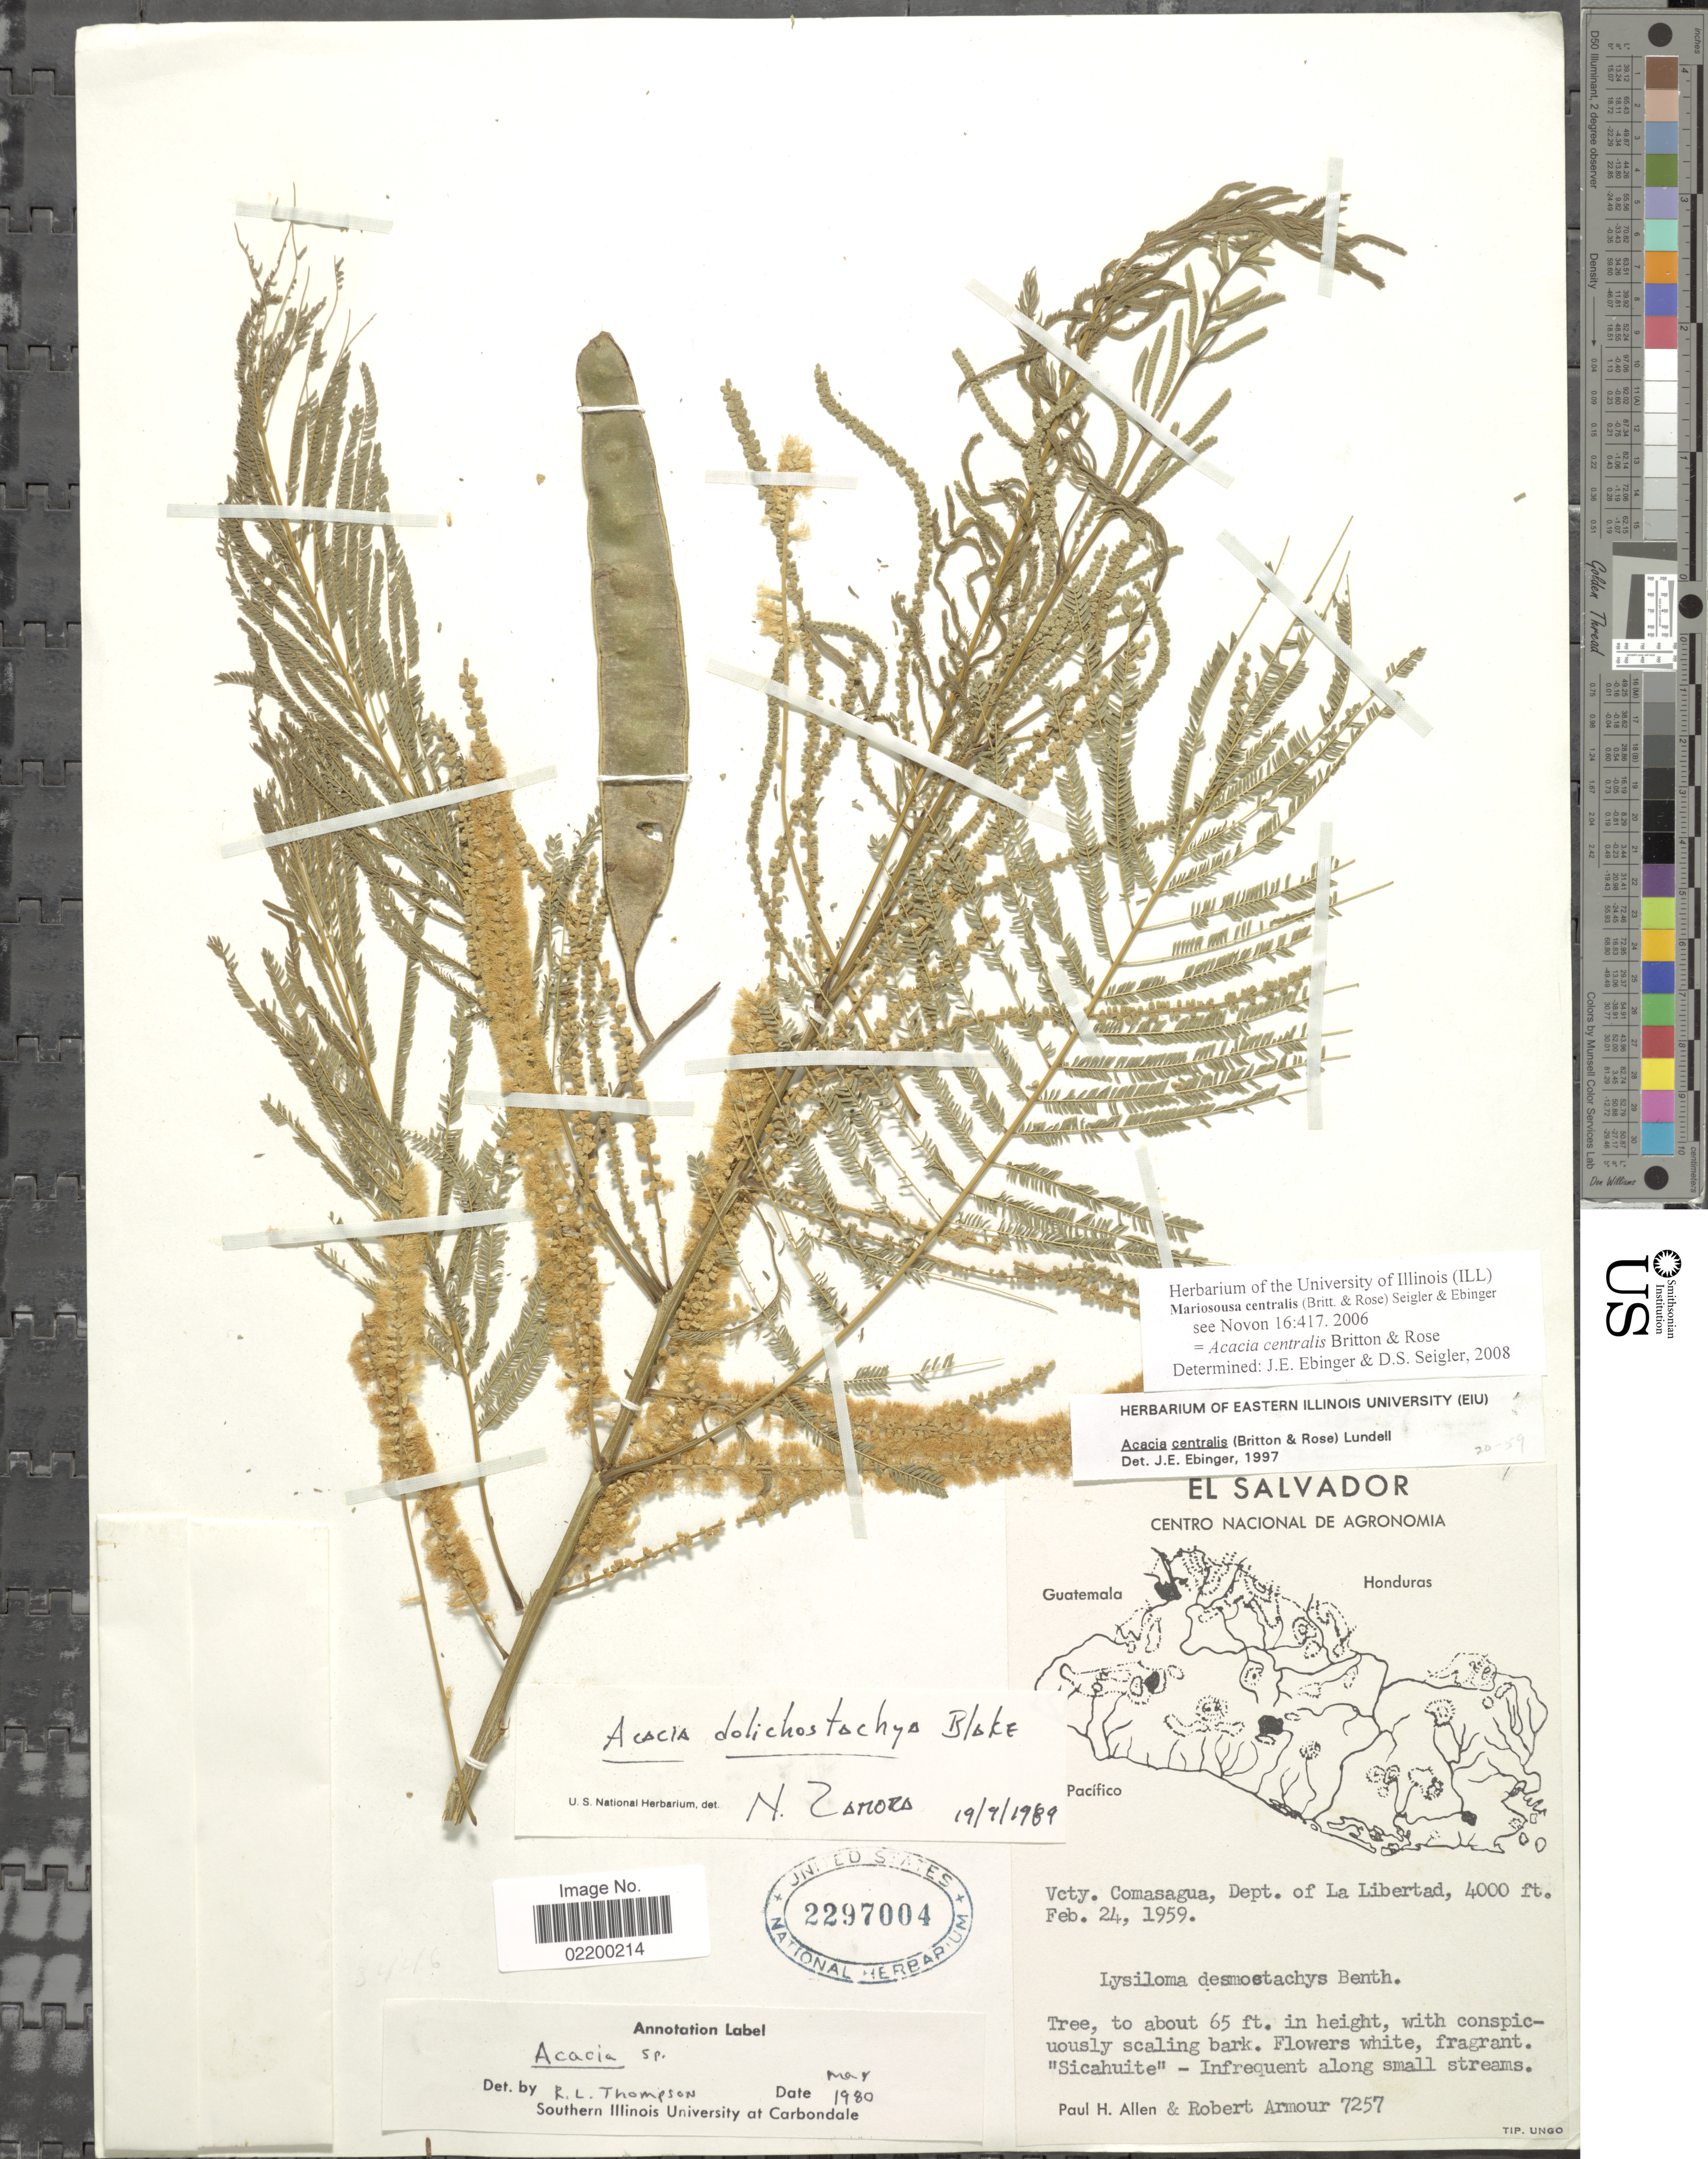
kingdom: Plantae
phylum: Tracheophyta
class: Magnoliopsida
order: Fabales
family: Fabaceae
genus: Mariosousa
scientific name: Mariosousa centralis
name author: (Britton & Rose) Seigler & Ebinger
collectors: P. H. Allen & R. Armour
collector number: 7257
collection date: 1959-02-24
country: El Salvador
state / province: La Libertad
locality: El Salvador, Vcty. Comasagua, Dept. of La Libertad.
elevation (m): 1219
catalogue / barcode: US 2297004